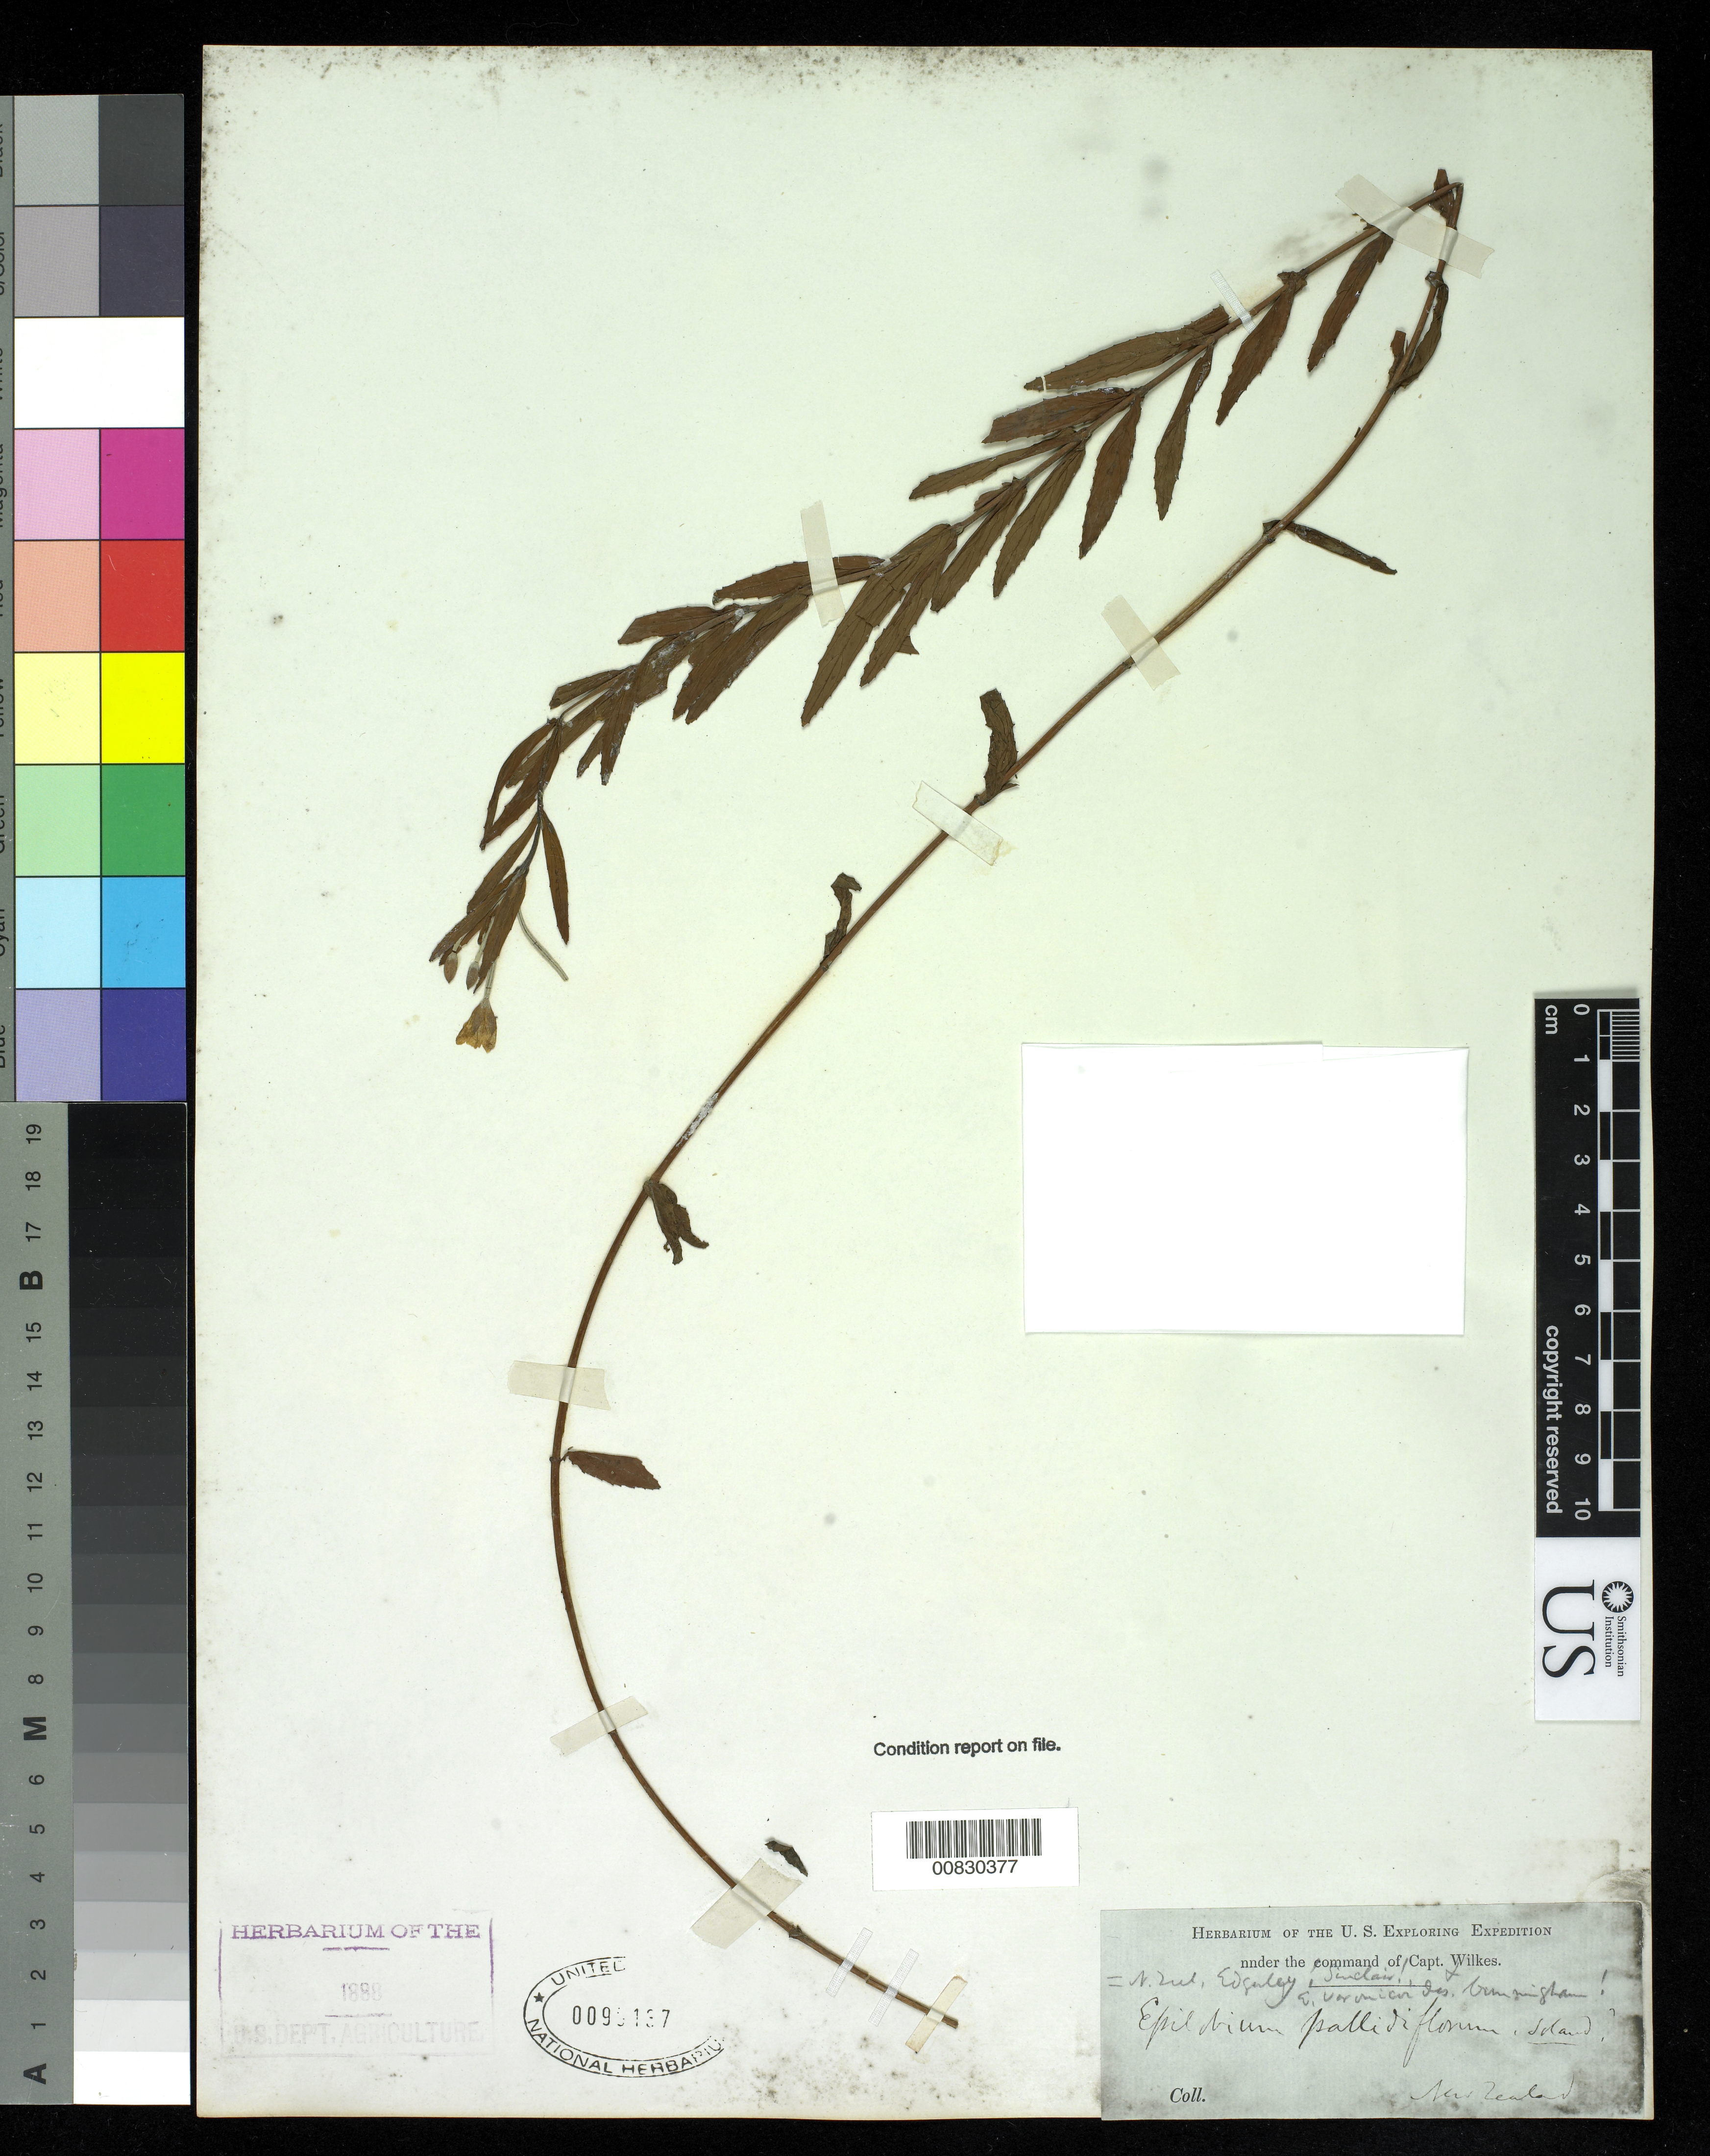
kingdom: Plantae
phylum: Tracheophyta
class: Magnoliopsida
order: Myrtales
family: Onagraceae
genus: Epilobium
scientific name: Epilobium pallidiflorum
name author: Sol. ex A. Cunn.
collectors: Wilkes Explor. Exped.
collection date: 1838/1842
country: New Zealand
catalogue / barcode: US 95137